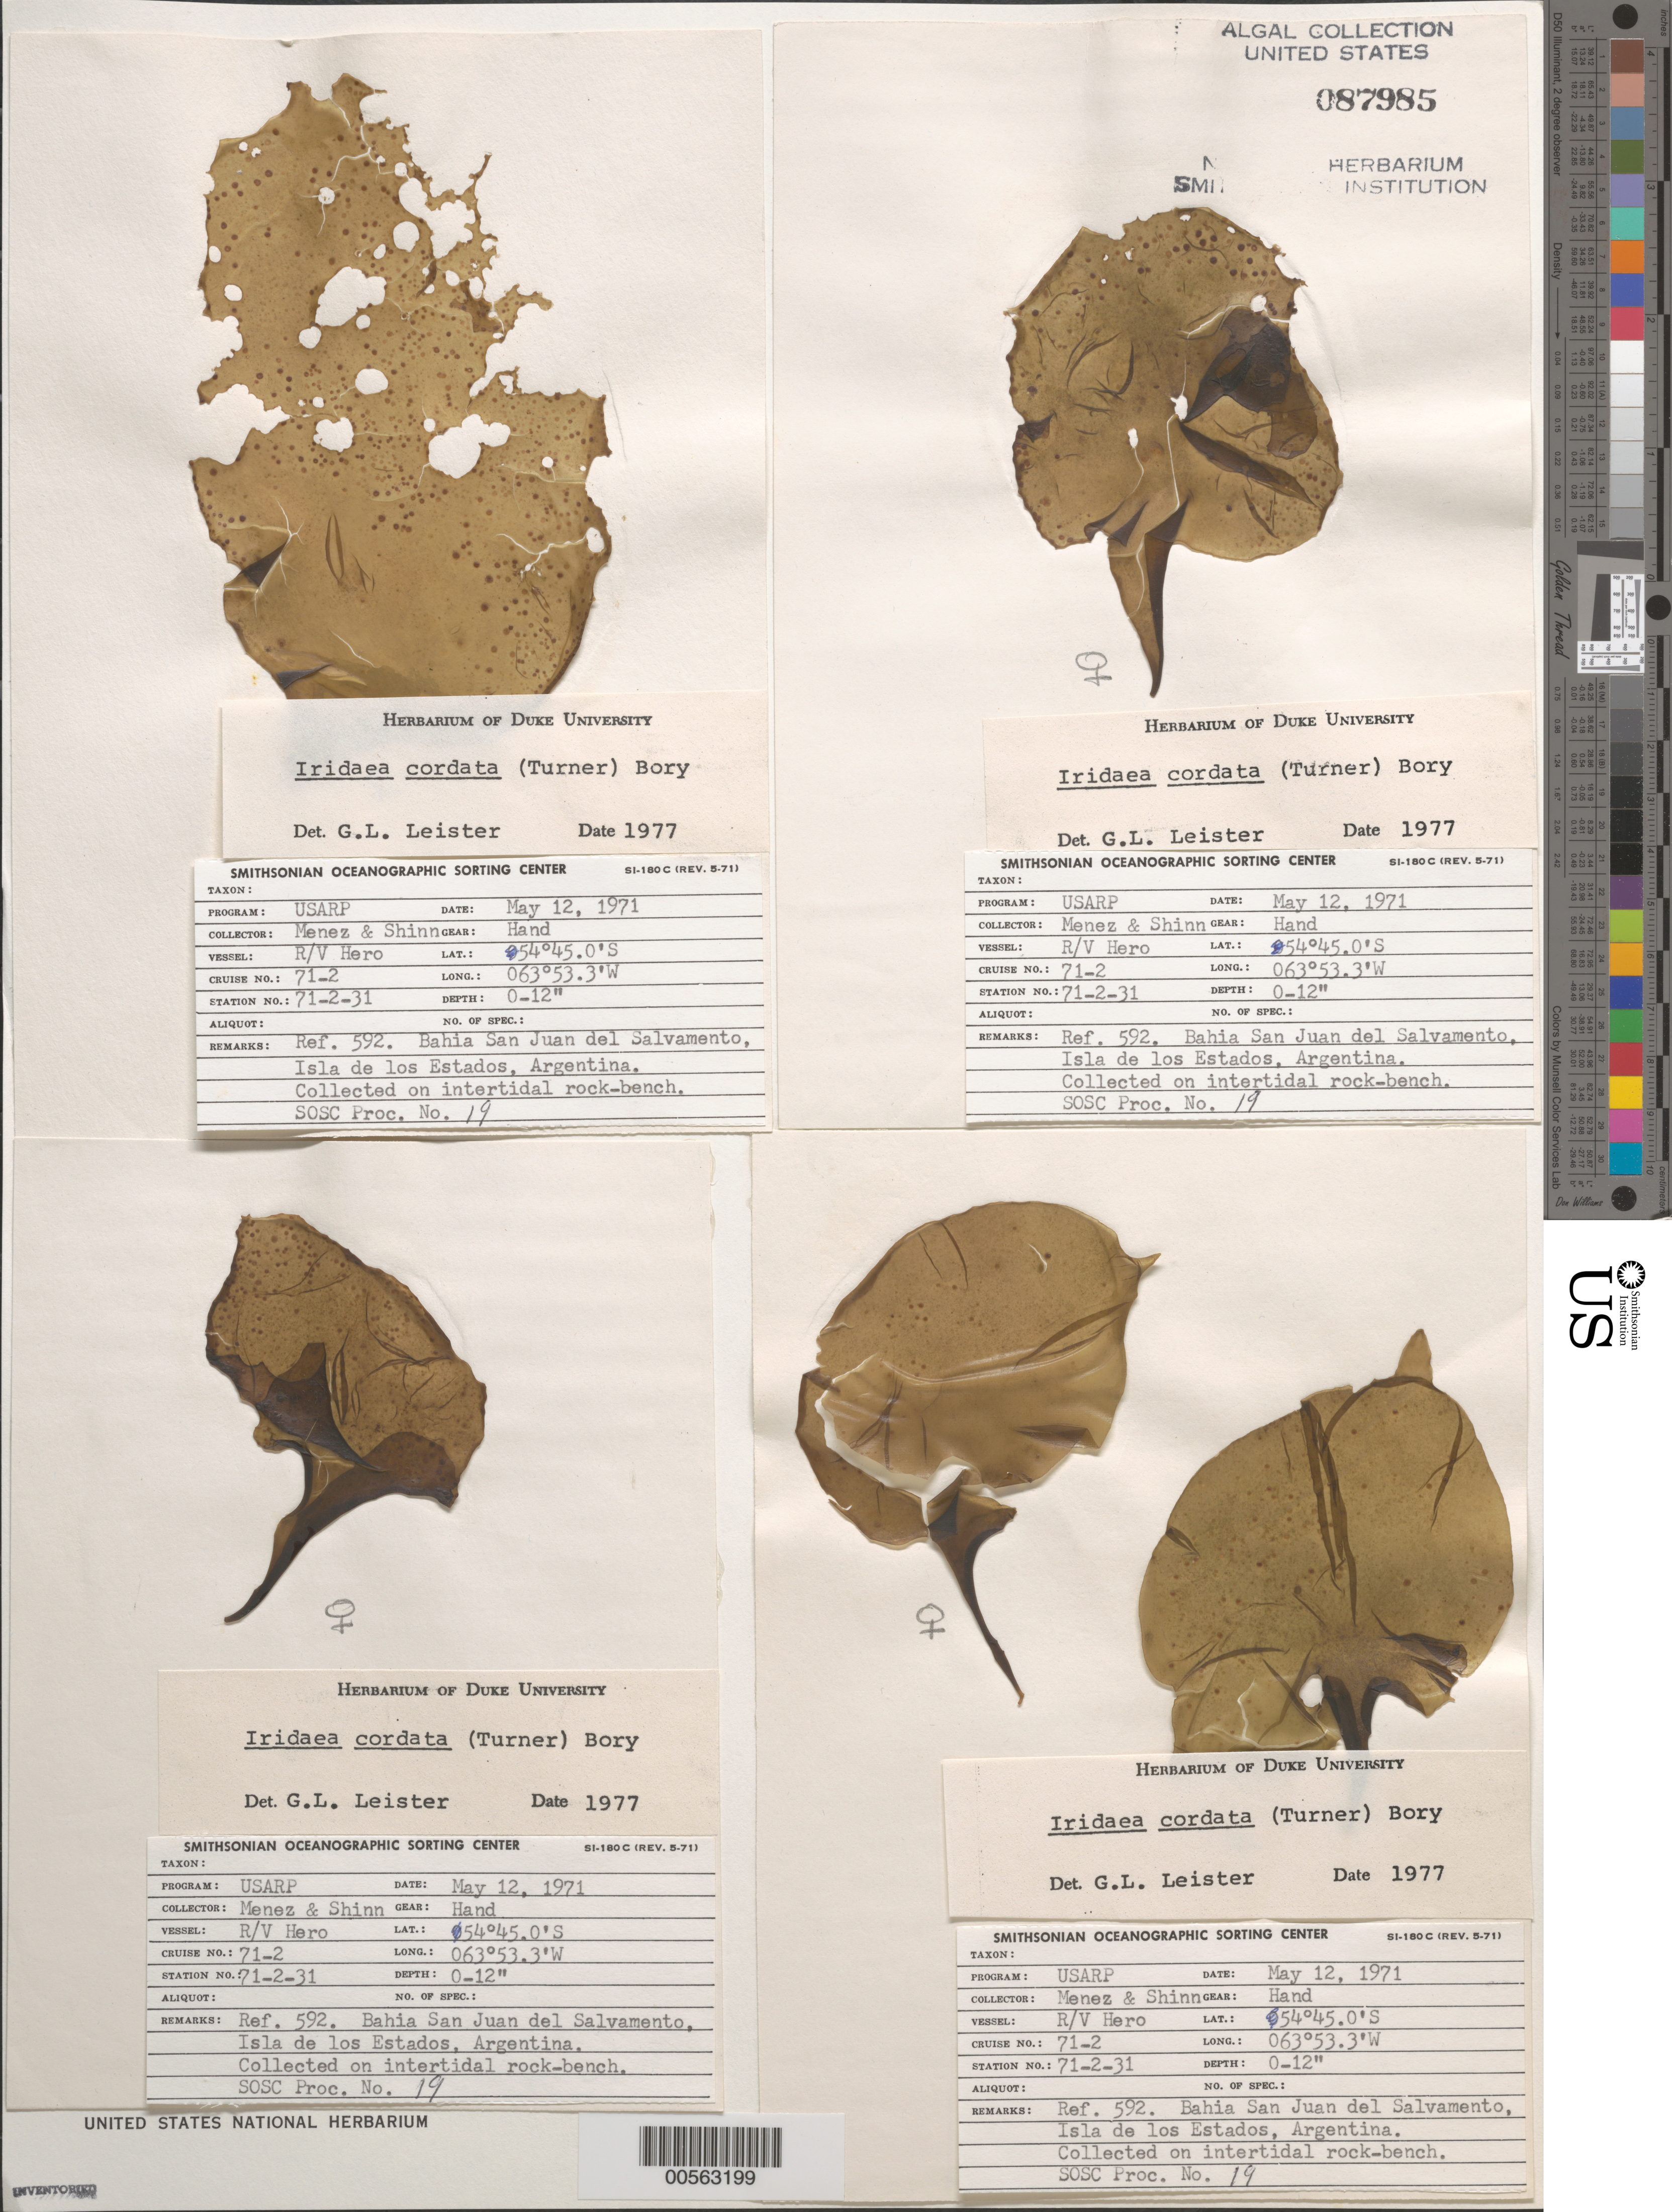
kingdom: Plantae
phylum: Rhodophyta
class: Florideophyceae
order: Gigartinales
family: Gigartinaceae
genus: Iridaea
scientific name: Iridaea cordata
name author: (Turner) Bory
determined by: Leister, G. L.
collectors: Meñez & -. Shinn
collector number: Station 71-2-31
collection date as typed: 12 May 1971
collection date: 1971-05-12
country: Argentina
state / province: Tierra del Fuego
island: Isla de los Estados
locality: Bahia San Juan del Salvamento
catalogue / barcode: US 87985